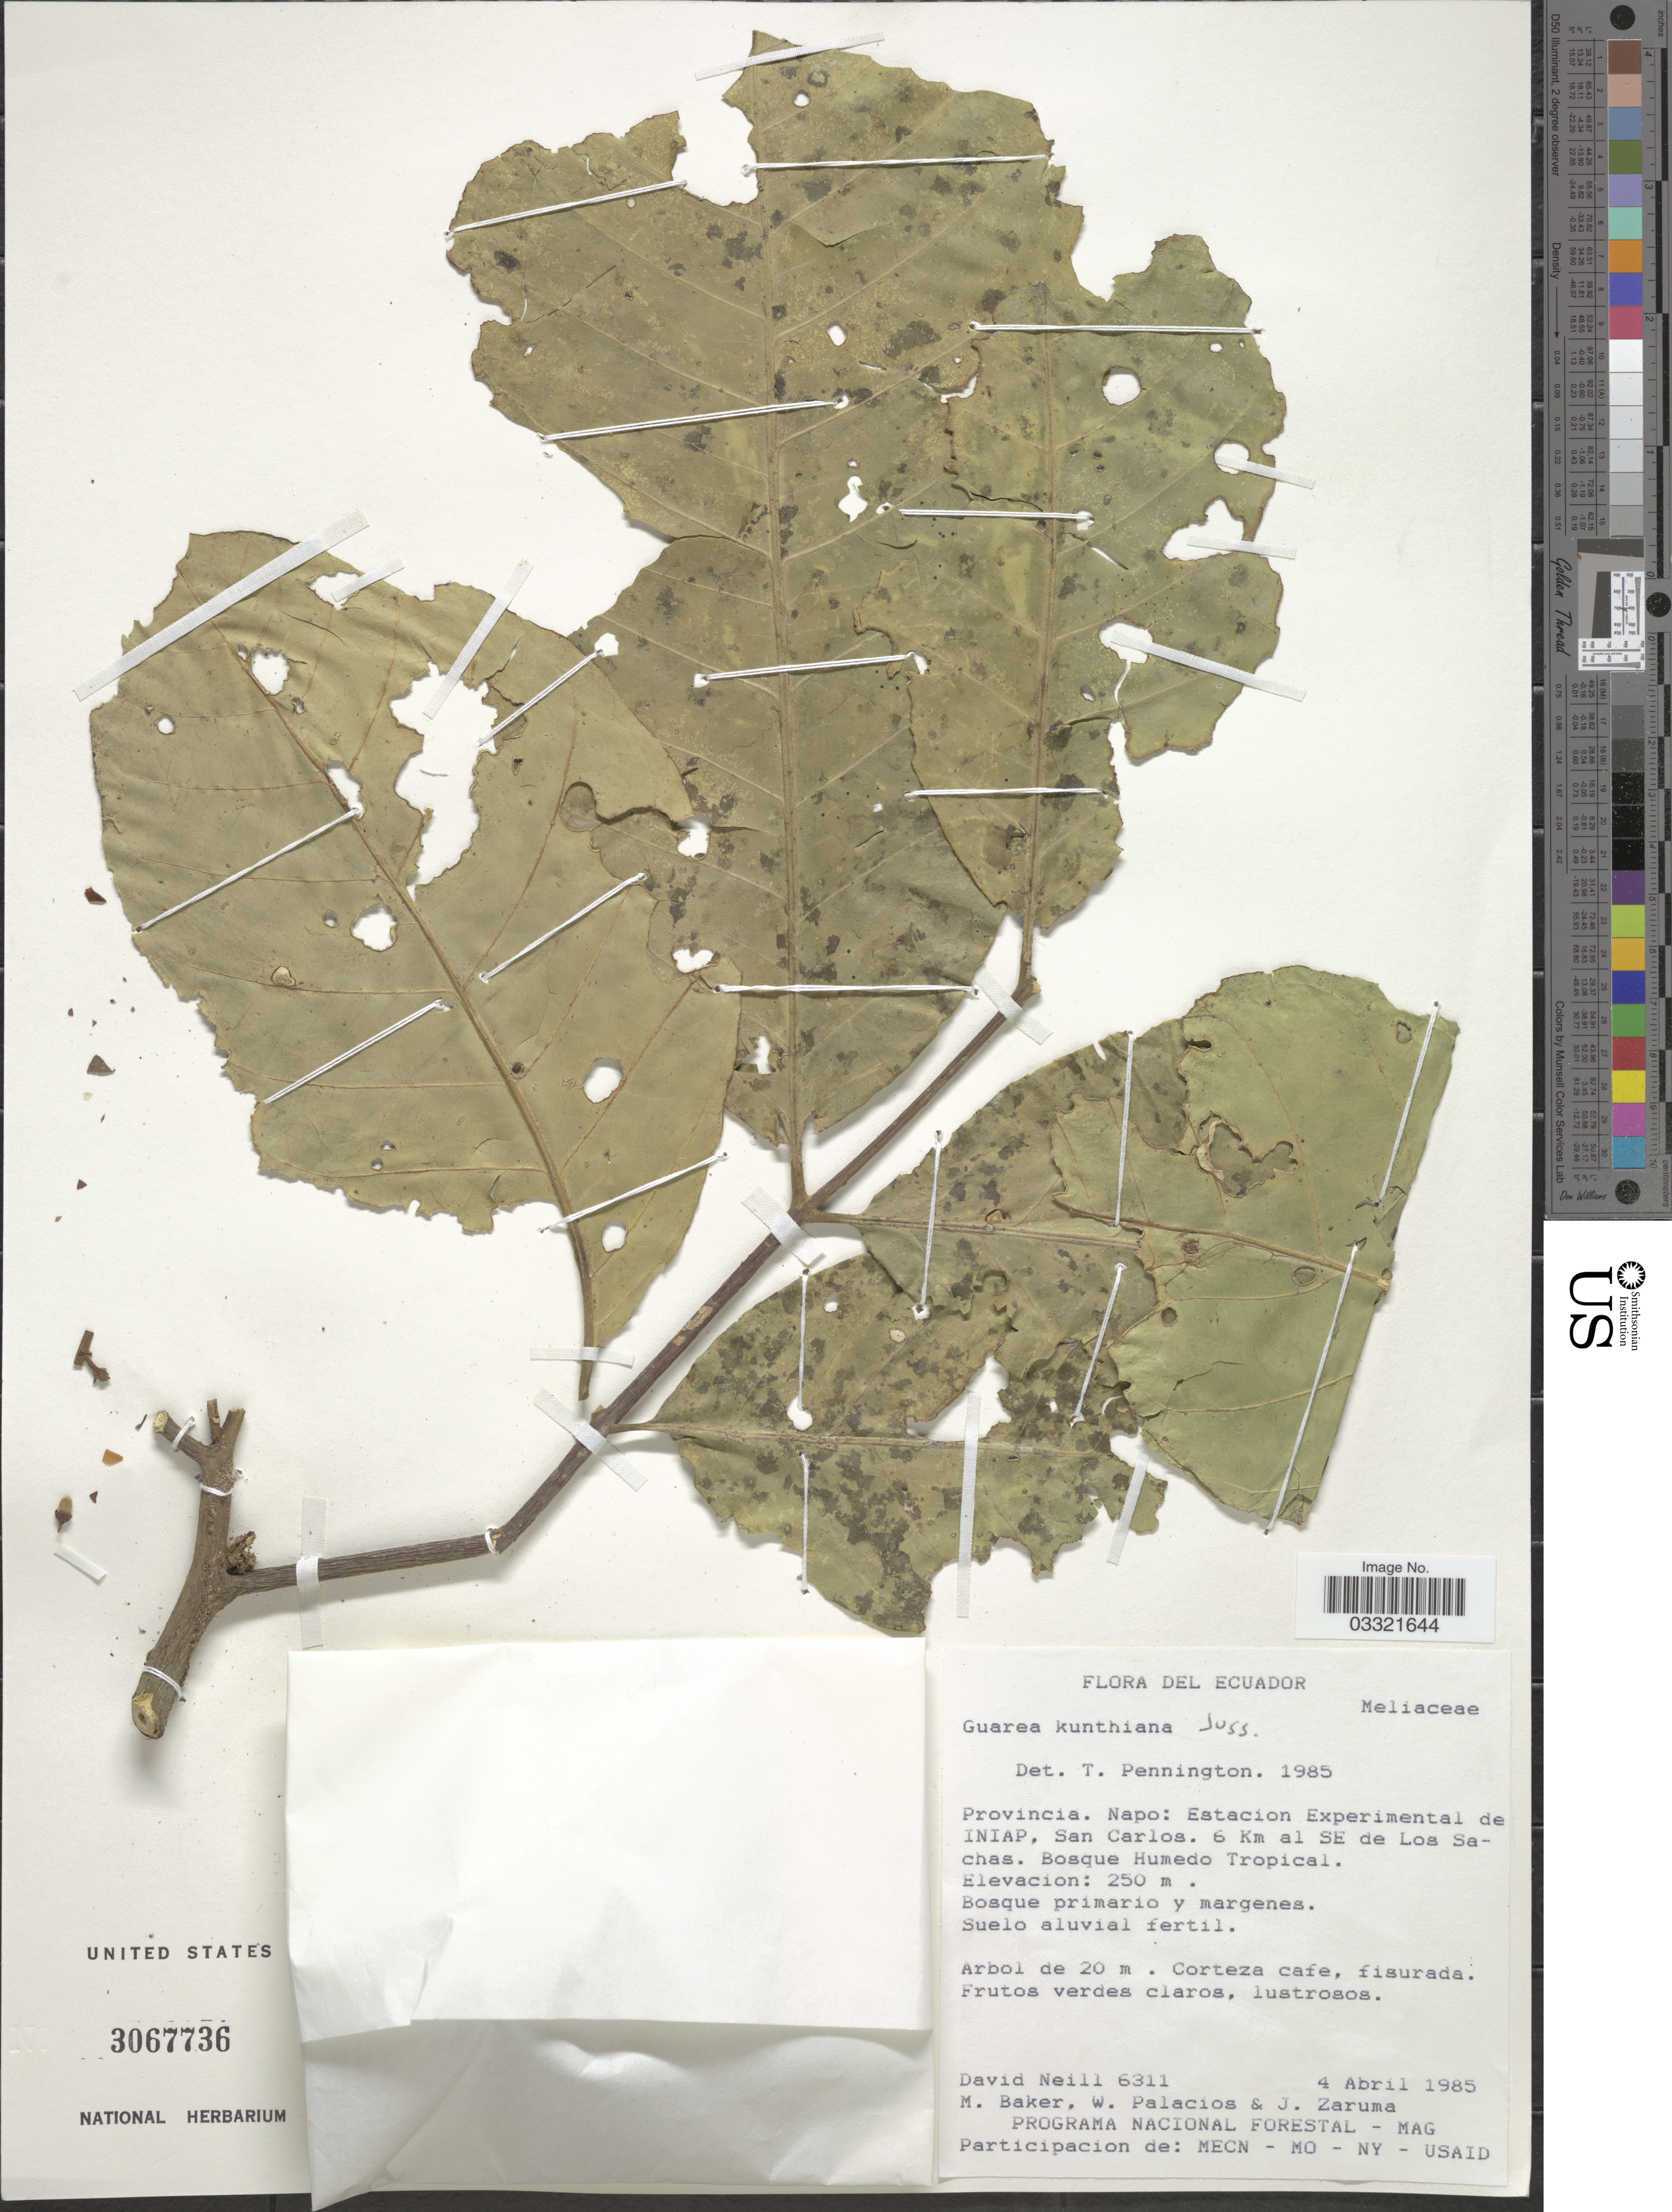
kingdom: Plantae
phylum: Tracheophyta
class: Magnoliopsida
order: Sapindales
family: Meliaceae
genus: Guarea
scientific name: Guarea kunthiana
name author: A. Juss.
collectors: D. Neill, M. Baker, W. Palacios & J. Zaruma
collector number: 6311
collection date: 1985-04-04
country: Ecuador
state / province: Napo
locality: Estacion Experimental de INIAP, San Carlos. 6 km al SE de Los Sachas.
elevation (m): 250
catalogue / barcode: US 3067736